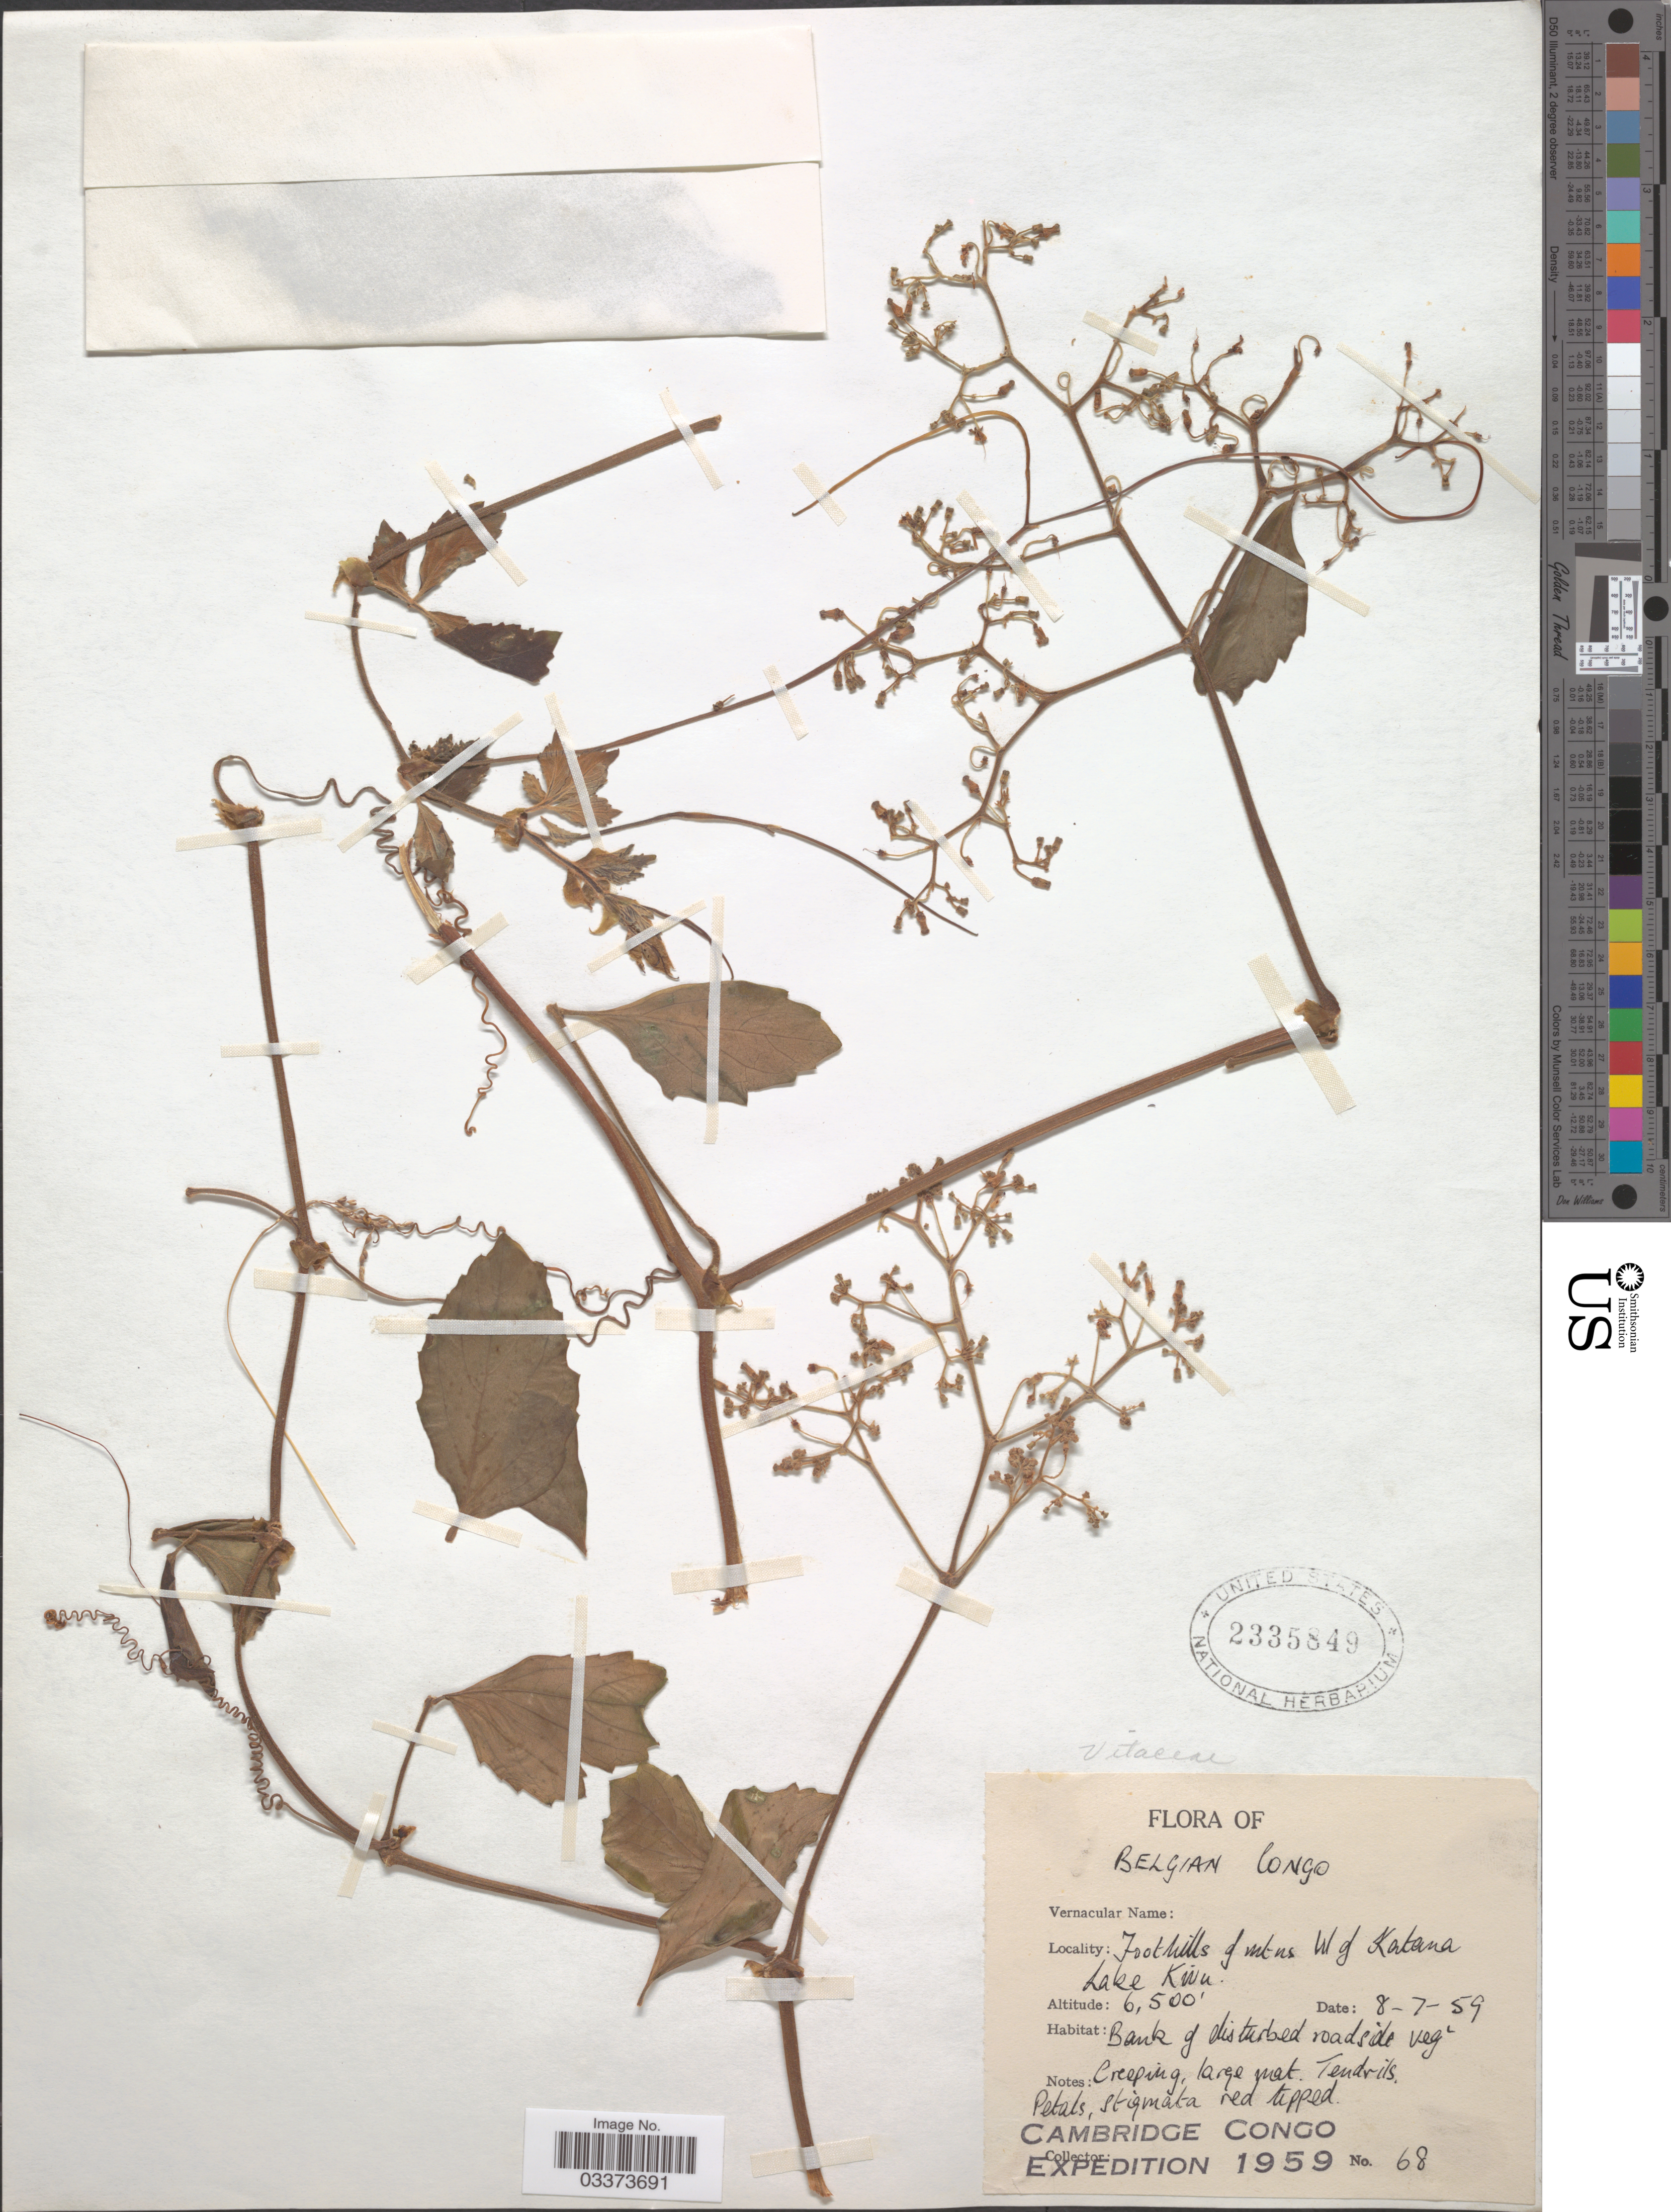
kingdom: Plantae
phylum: Tracheophyta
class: Magnoliopsida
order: Vitales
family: Vitaceae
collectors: Cambridge Congo Expedition 1959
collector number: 68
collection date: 1959-07-08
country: Congo, Democratic Republic of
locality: Belgian Congo, Foothills of mtns W of Katana, Lake Kivu.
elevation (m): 1981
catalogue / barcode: US 2335849